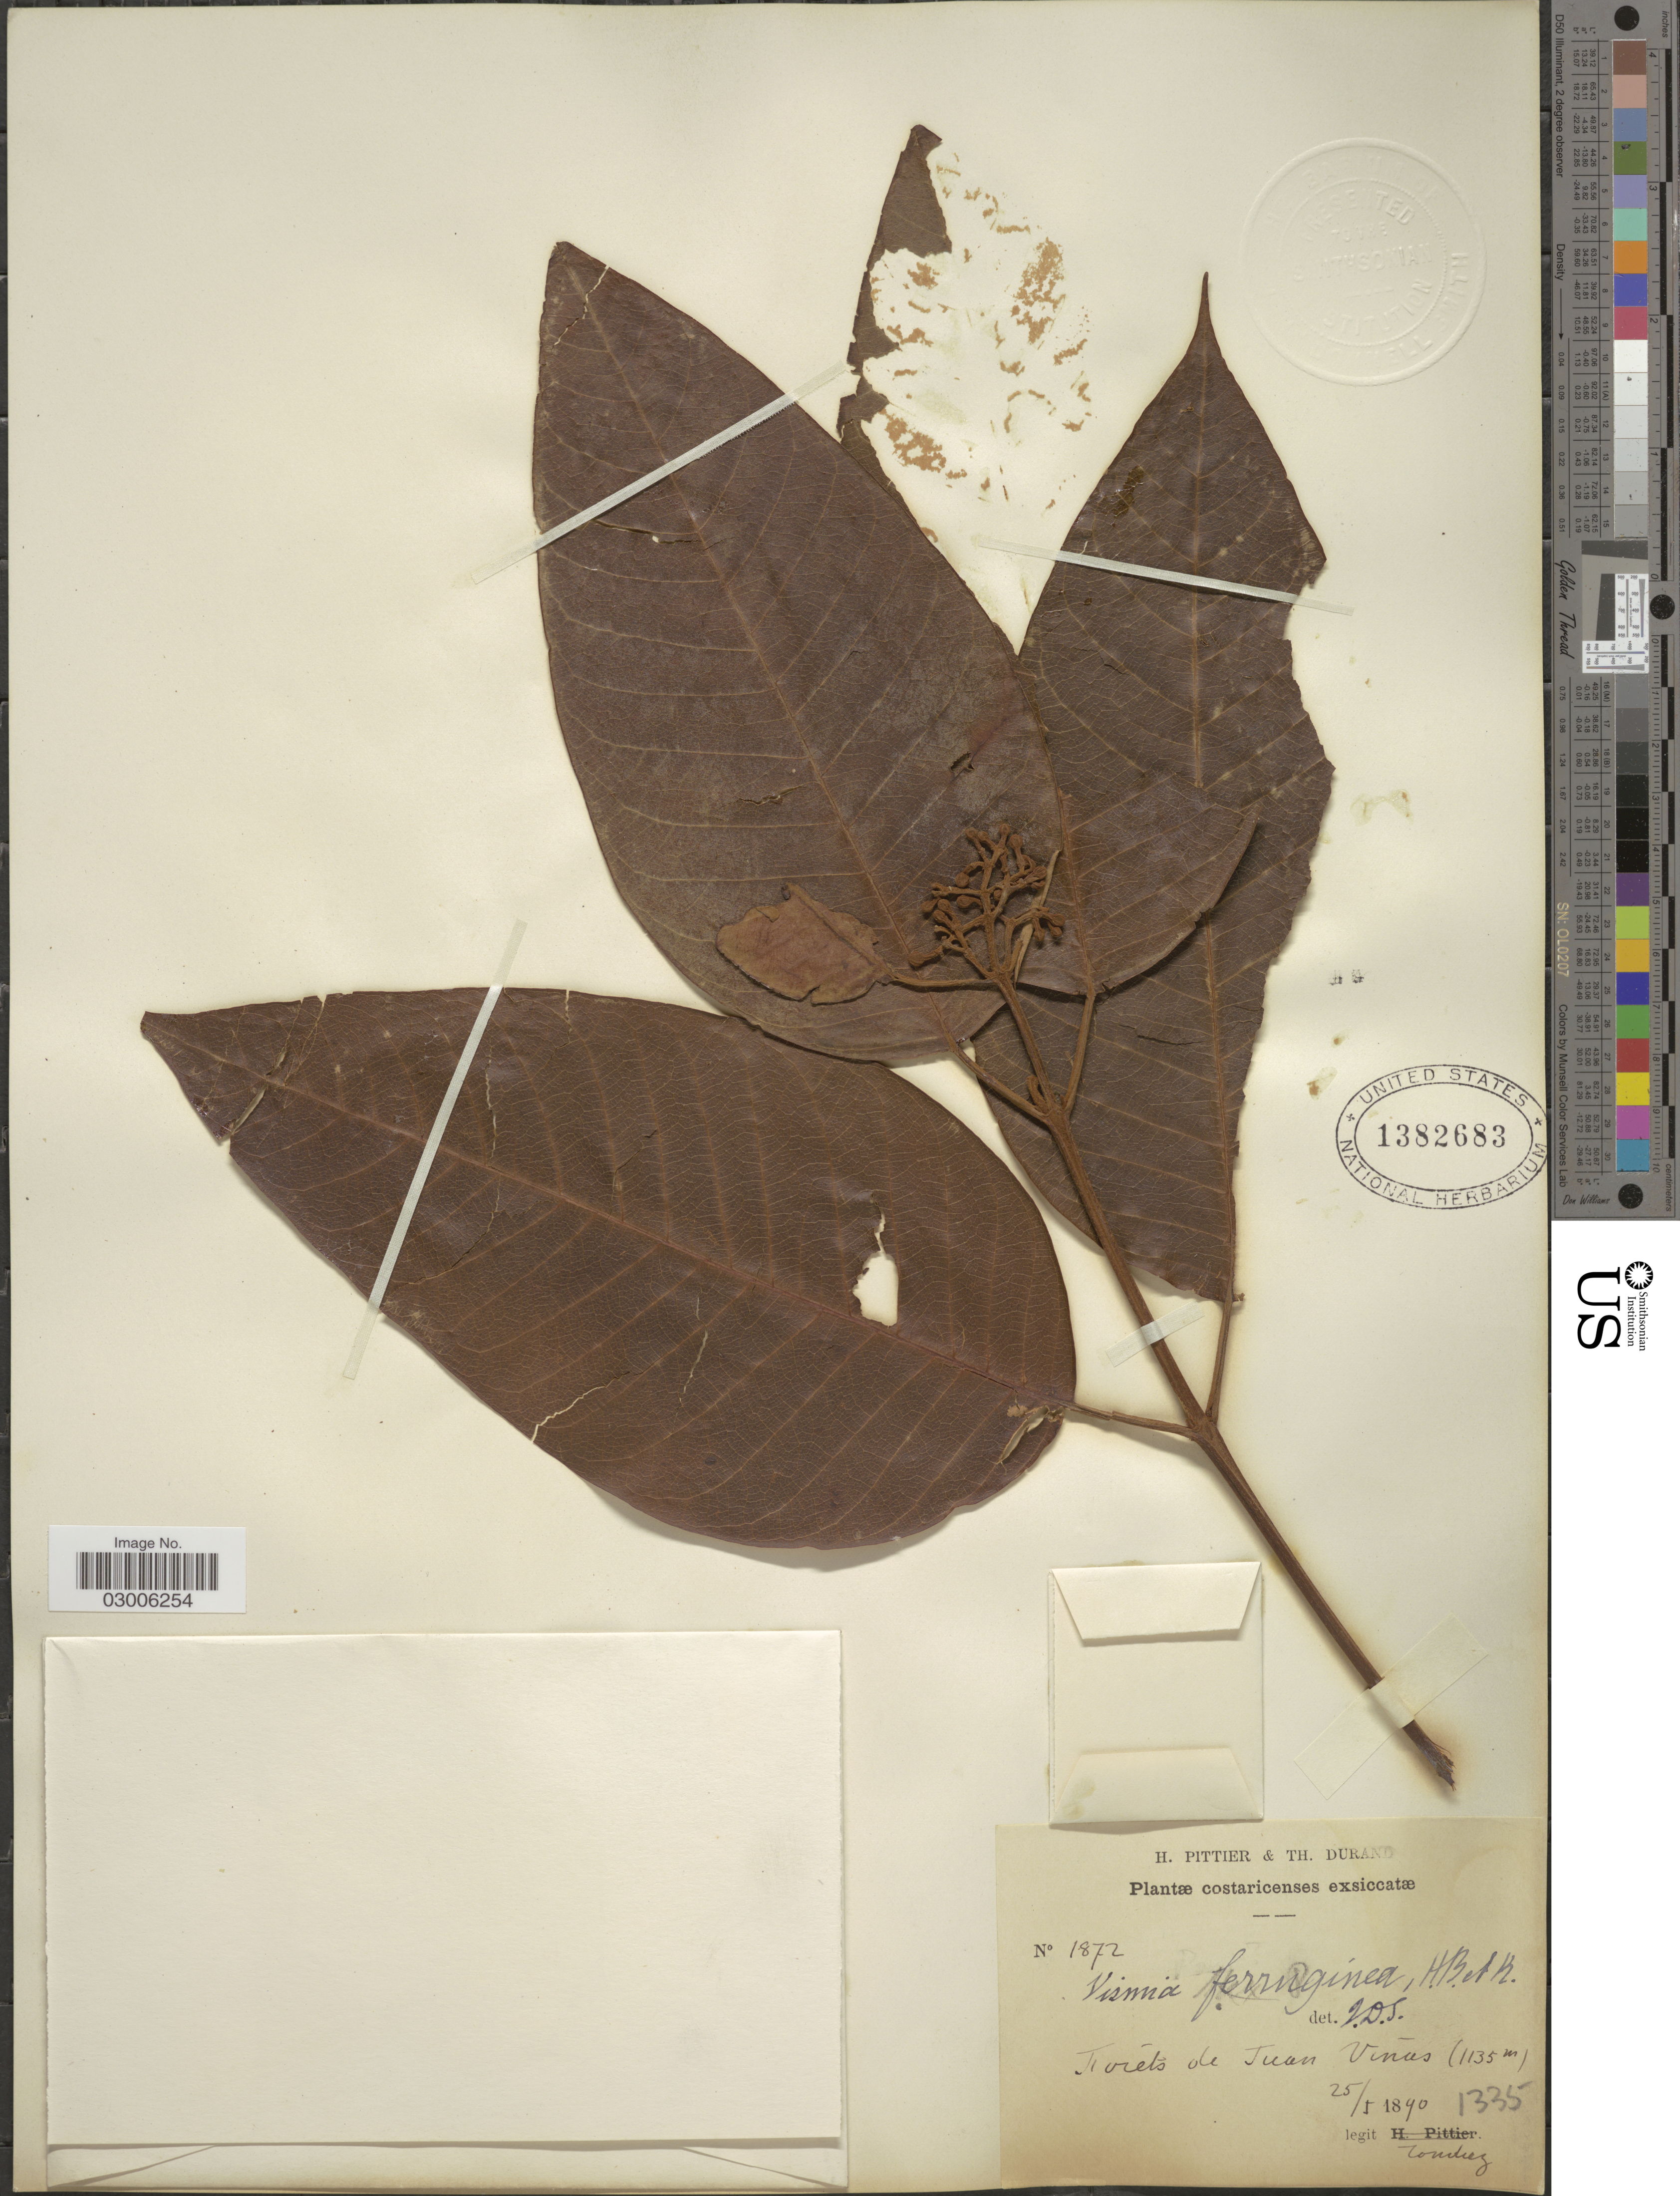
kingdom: Plantae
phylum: Tracheophyta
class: Magnoliopsida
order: Malpighiales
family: Hypericaceae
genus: Vismia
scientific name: Vismia baccifera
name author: (L.) Triana & Planch.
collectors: Tonduz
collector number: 1872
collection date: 1890-01-25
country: Costa Rica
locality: Foréts de Juan Viñas.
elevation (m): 1135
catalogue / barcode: US 1382683